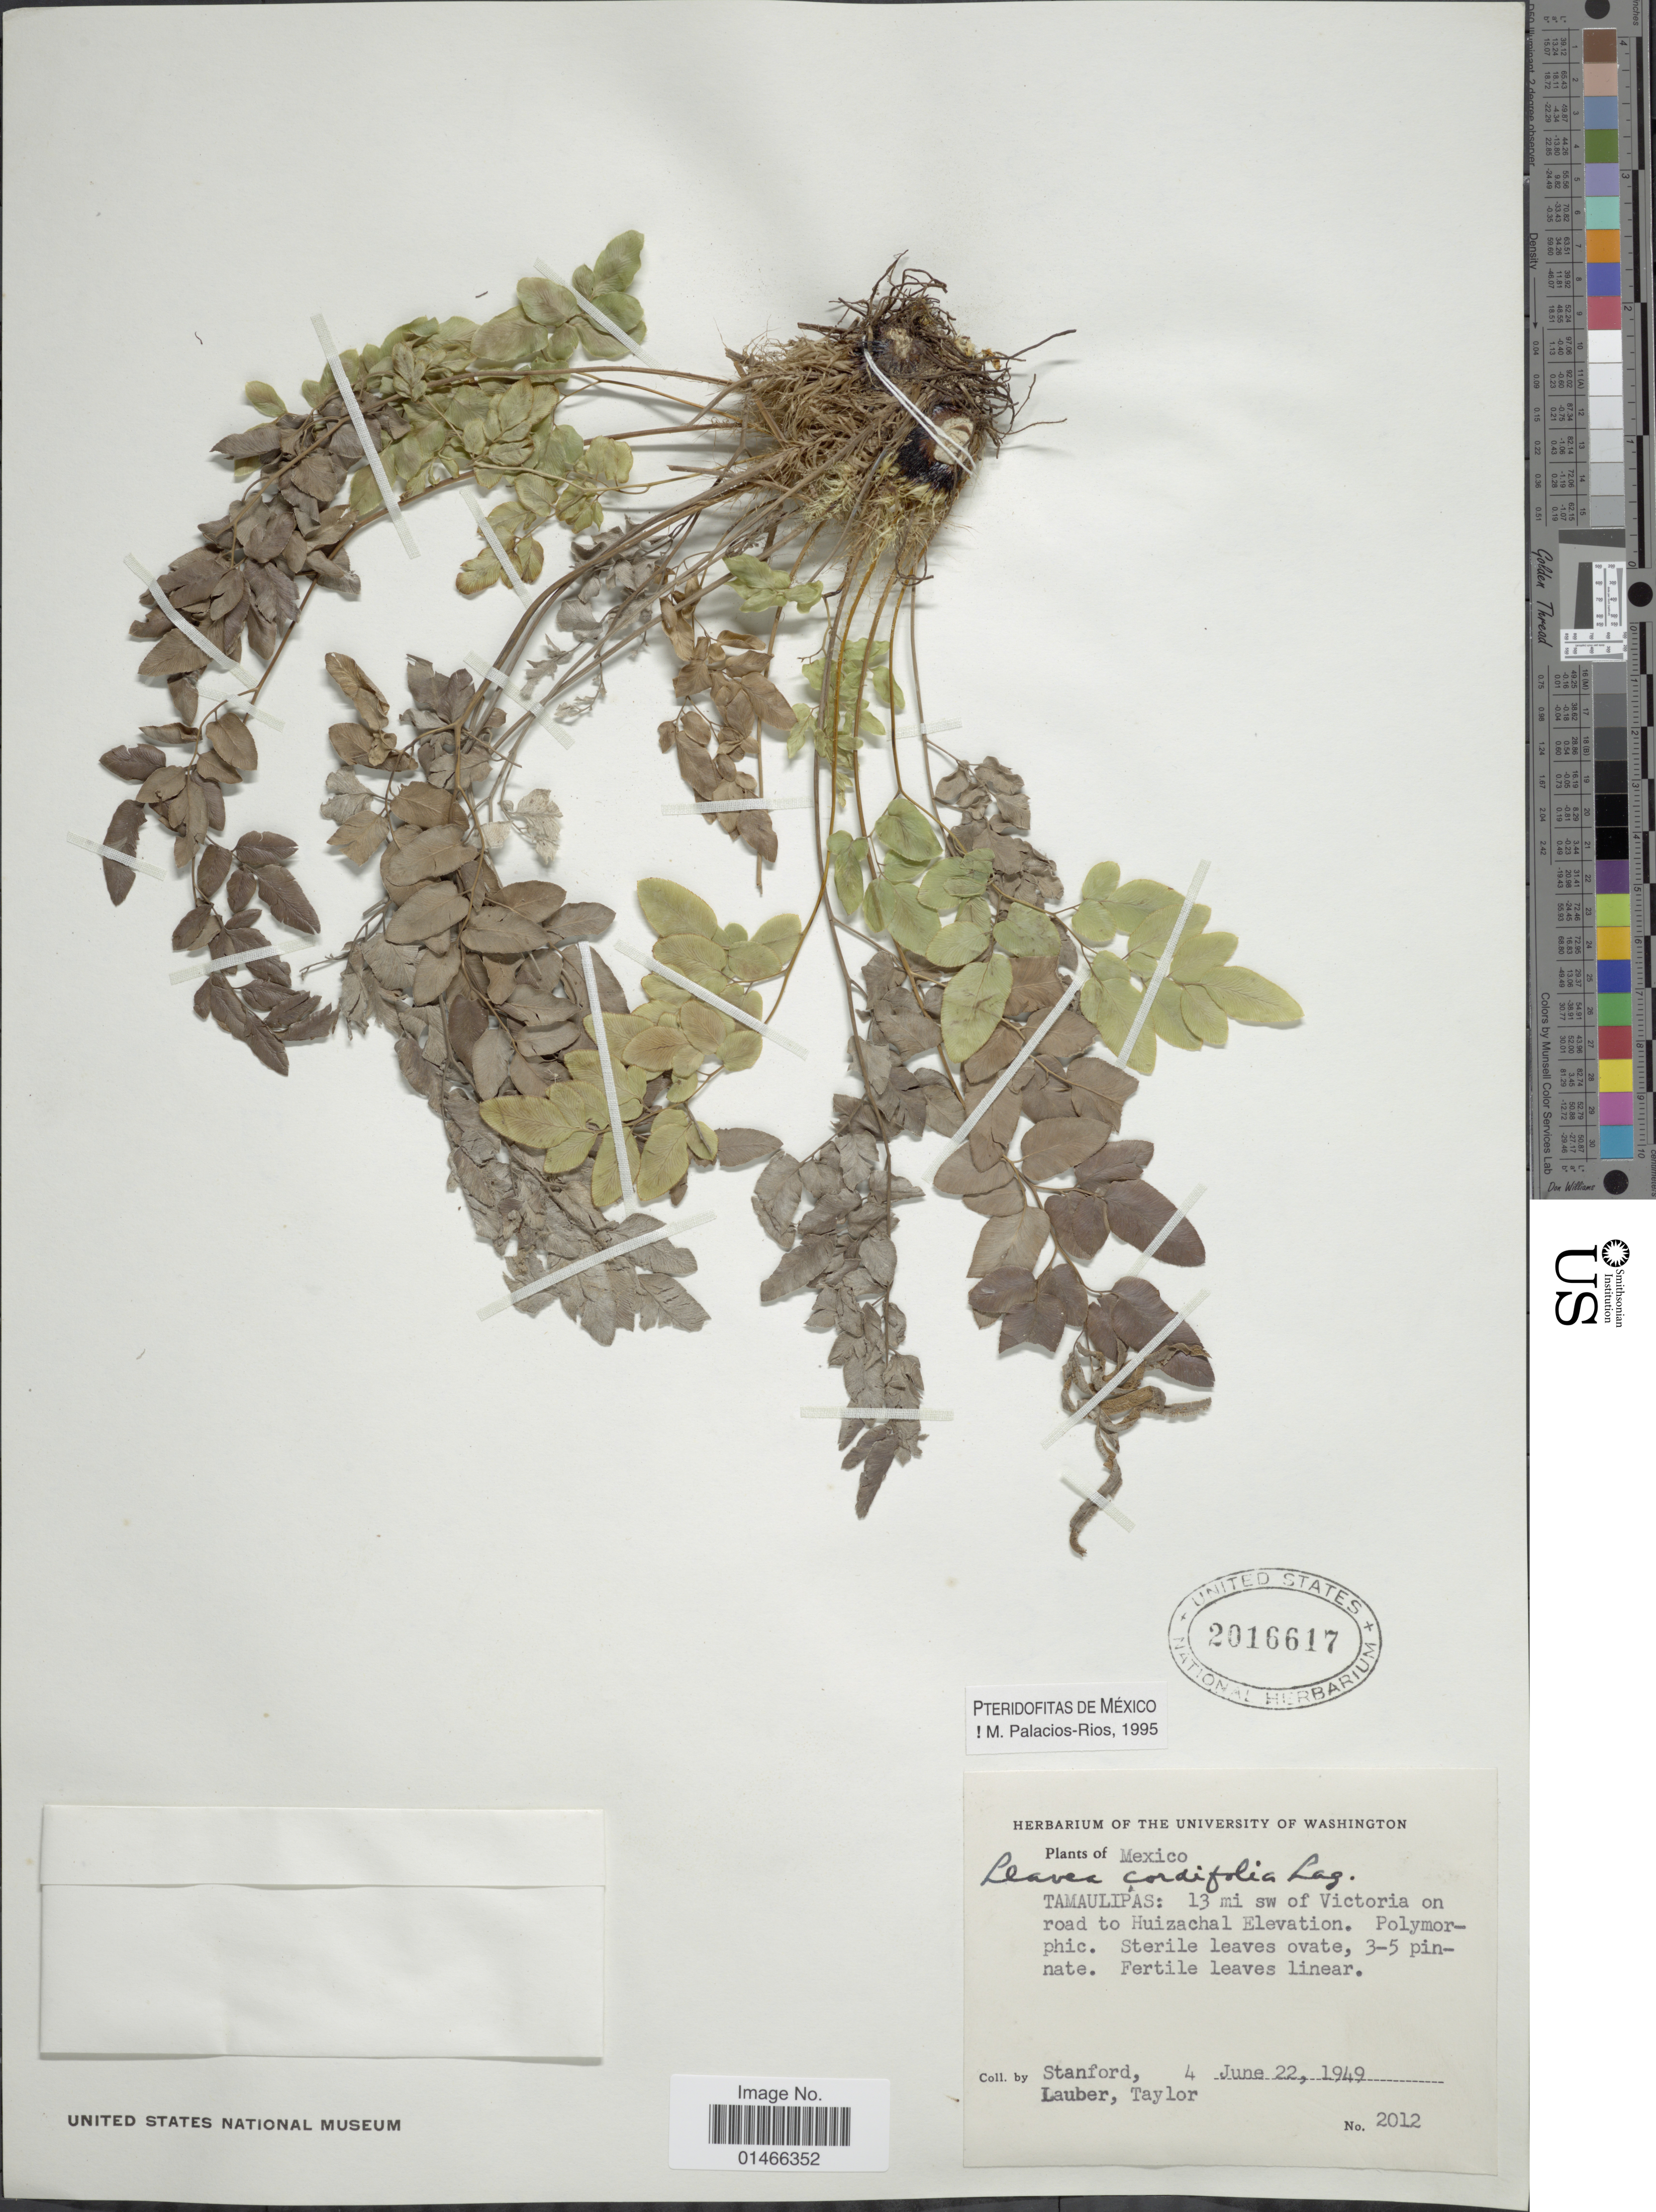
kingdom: Plantae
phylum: Tracheophyta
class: Polypodiopsida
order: Polypodiales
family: Pteridaceae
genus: Llavea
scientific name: Llavea cordifolia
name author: Lag.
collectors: -. Stanford, Lauber, -- & -- Taylor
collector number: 2012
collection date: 1949-06-04/1949-06-22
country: Mexico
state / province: Tamaulipas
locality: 13 mi sw of Victoria on road to Huizachal.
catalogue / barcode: US 2016617